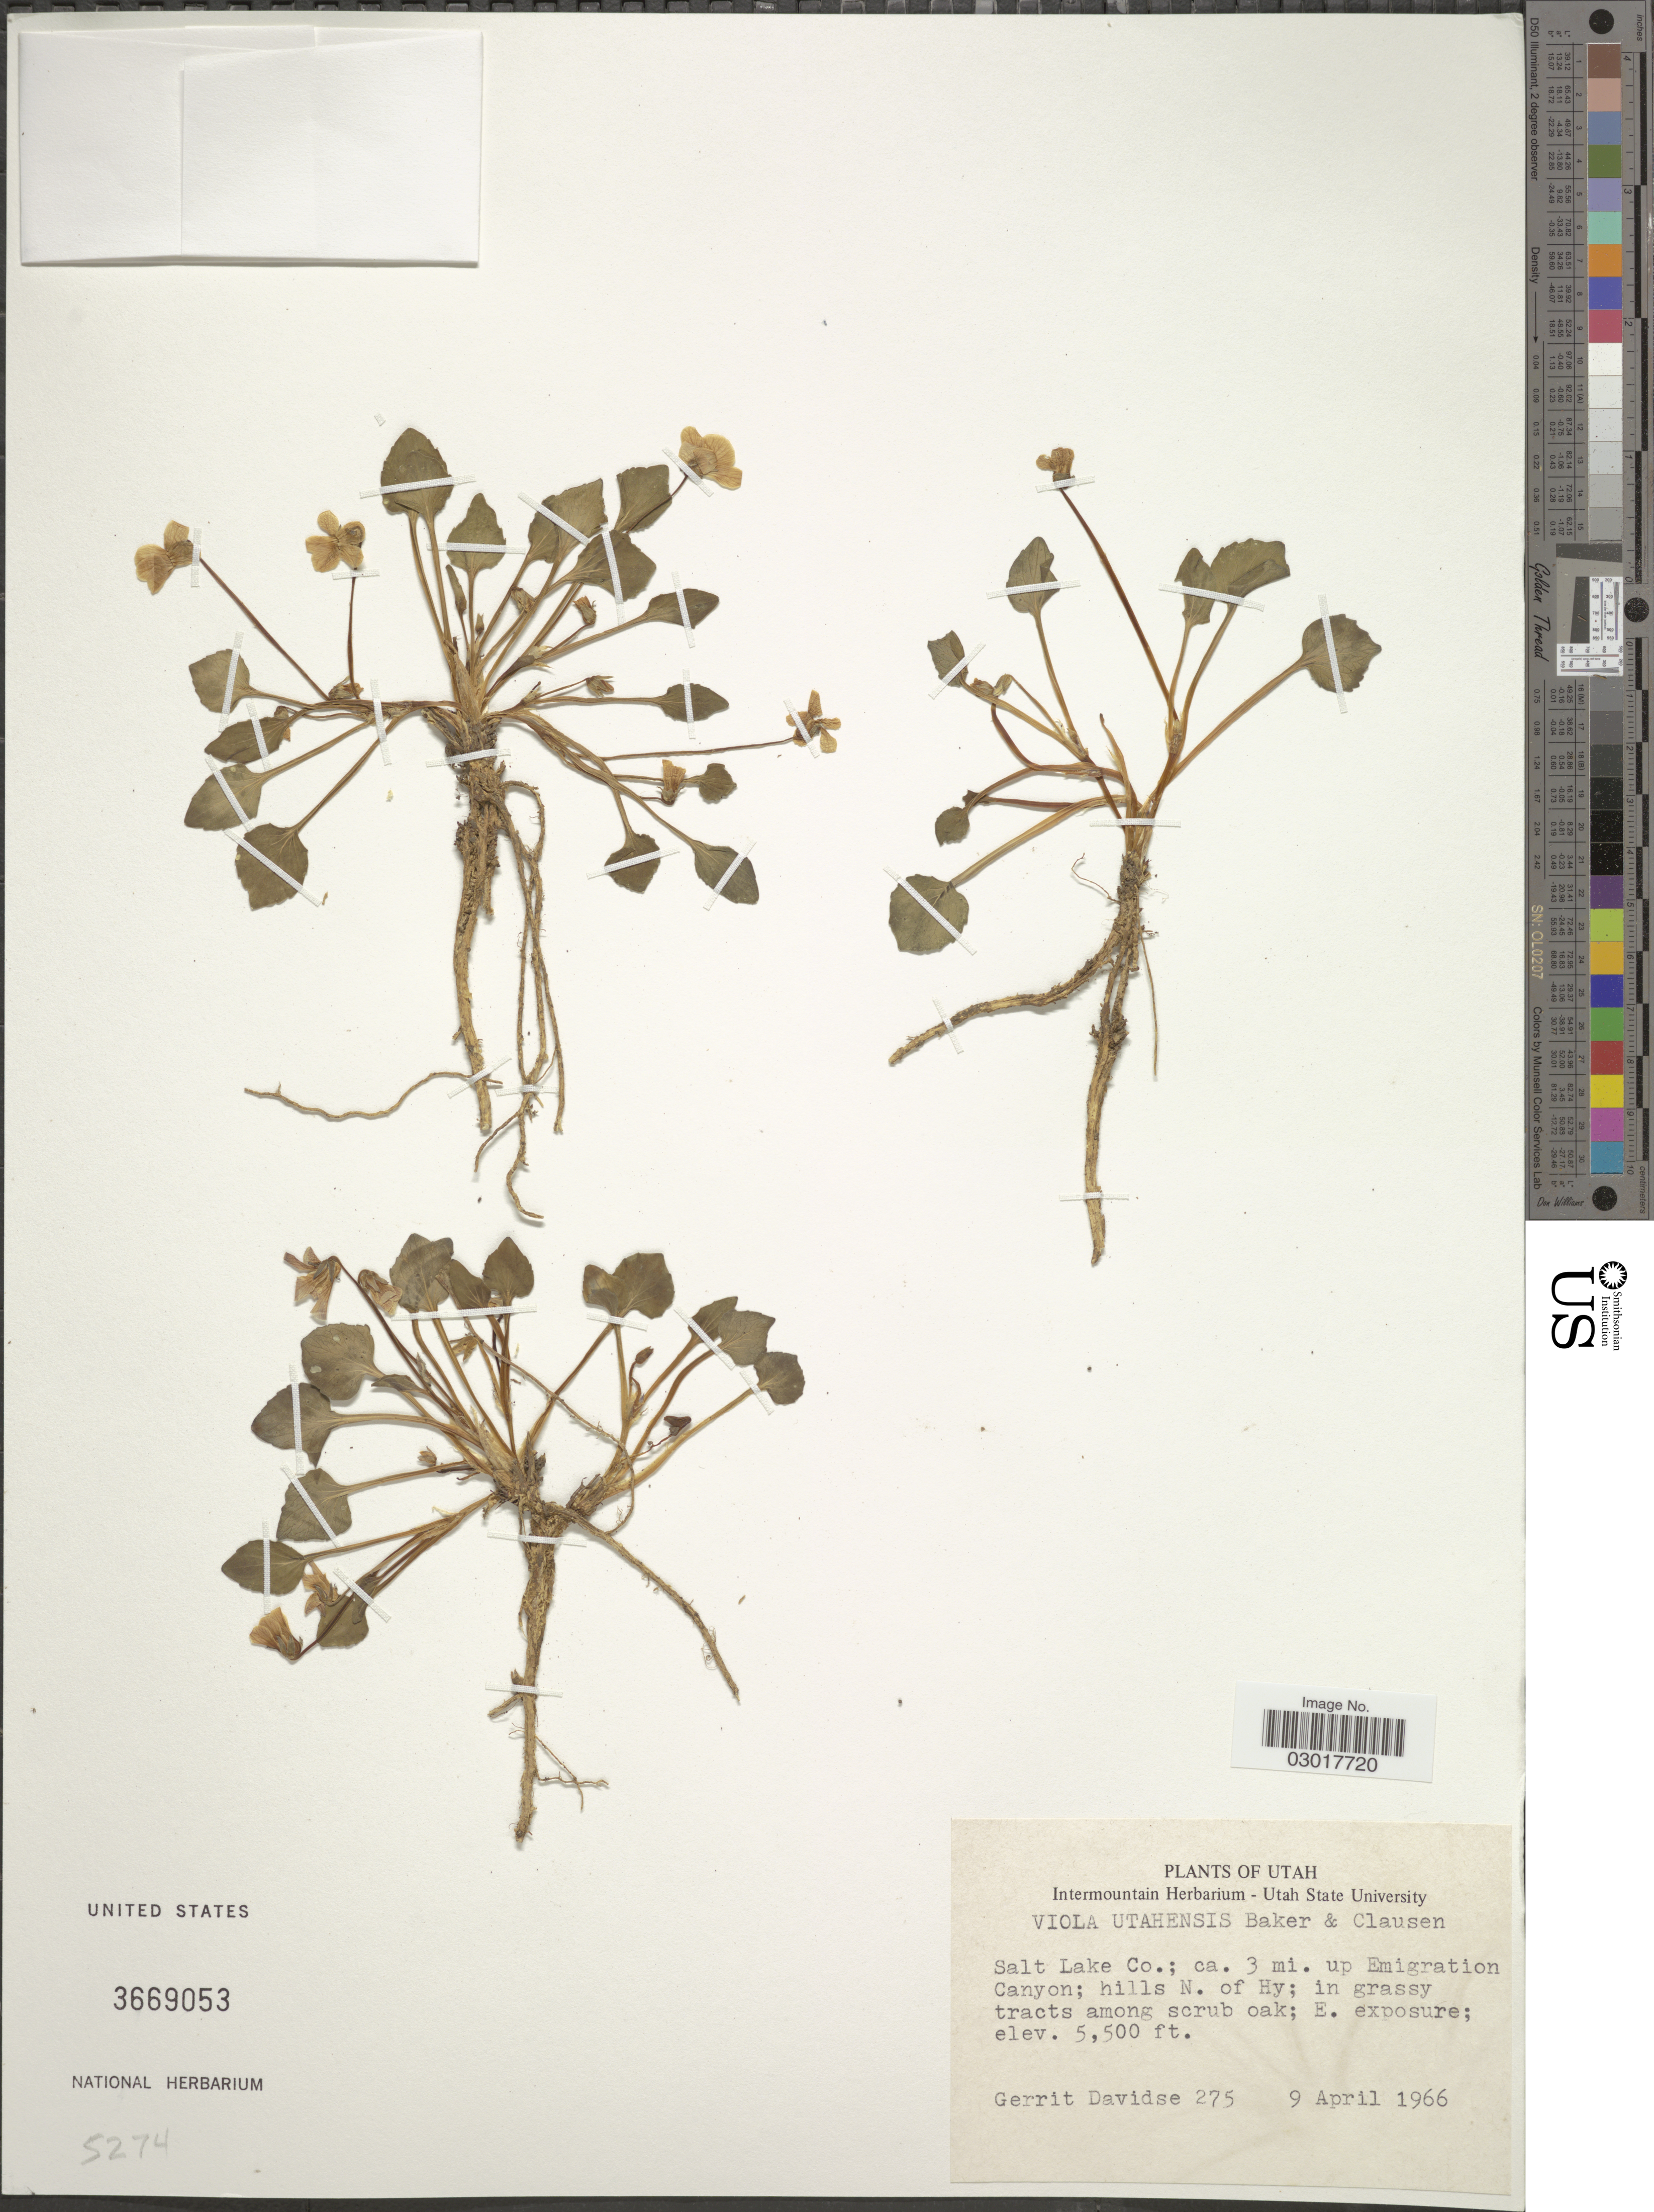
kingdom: Plantae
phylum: Tracheophyta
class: Magnoliopsida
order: Malpighiales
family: Violaceae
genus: Viola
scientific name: Viola utahensis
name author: M.S. Baker & J.C. Clausen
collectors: G. Davidse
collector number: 275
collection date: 1966-04-09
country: United States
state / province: Utah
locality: Salt Lake Co.; ca. 3 mi. up Emigration Canyon; hills N. of Hy.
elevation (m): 1676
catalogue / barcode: US 3669053